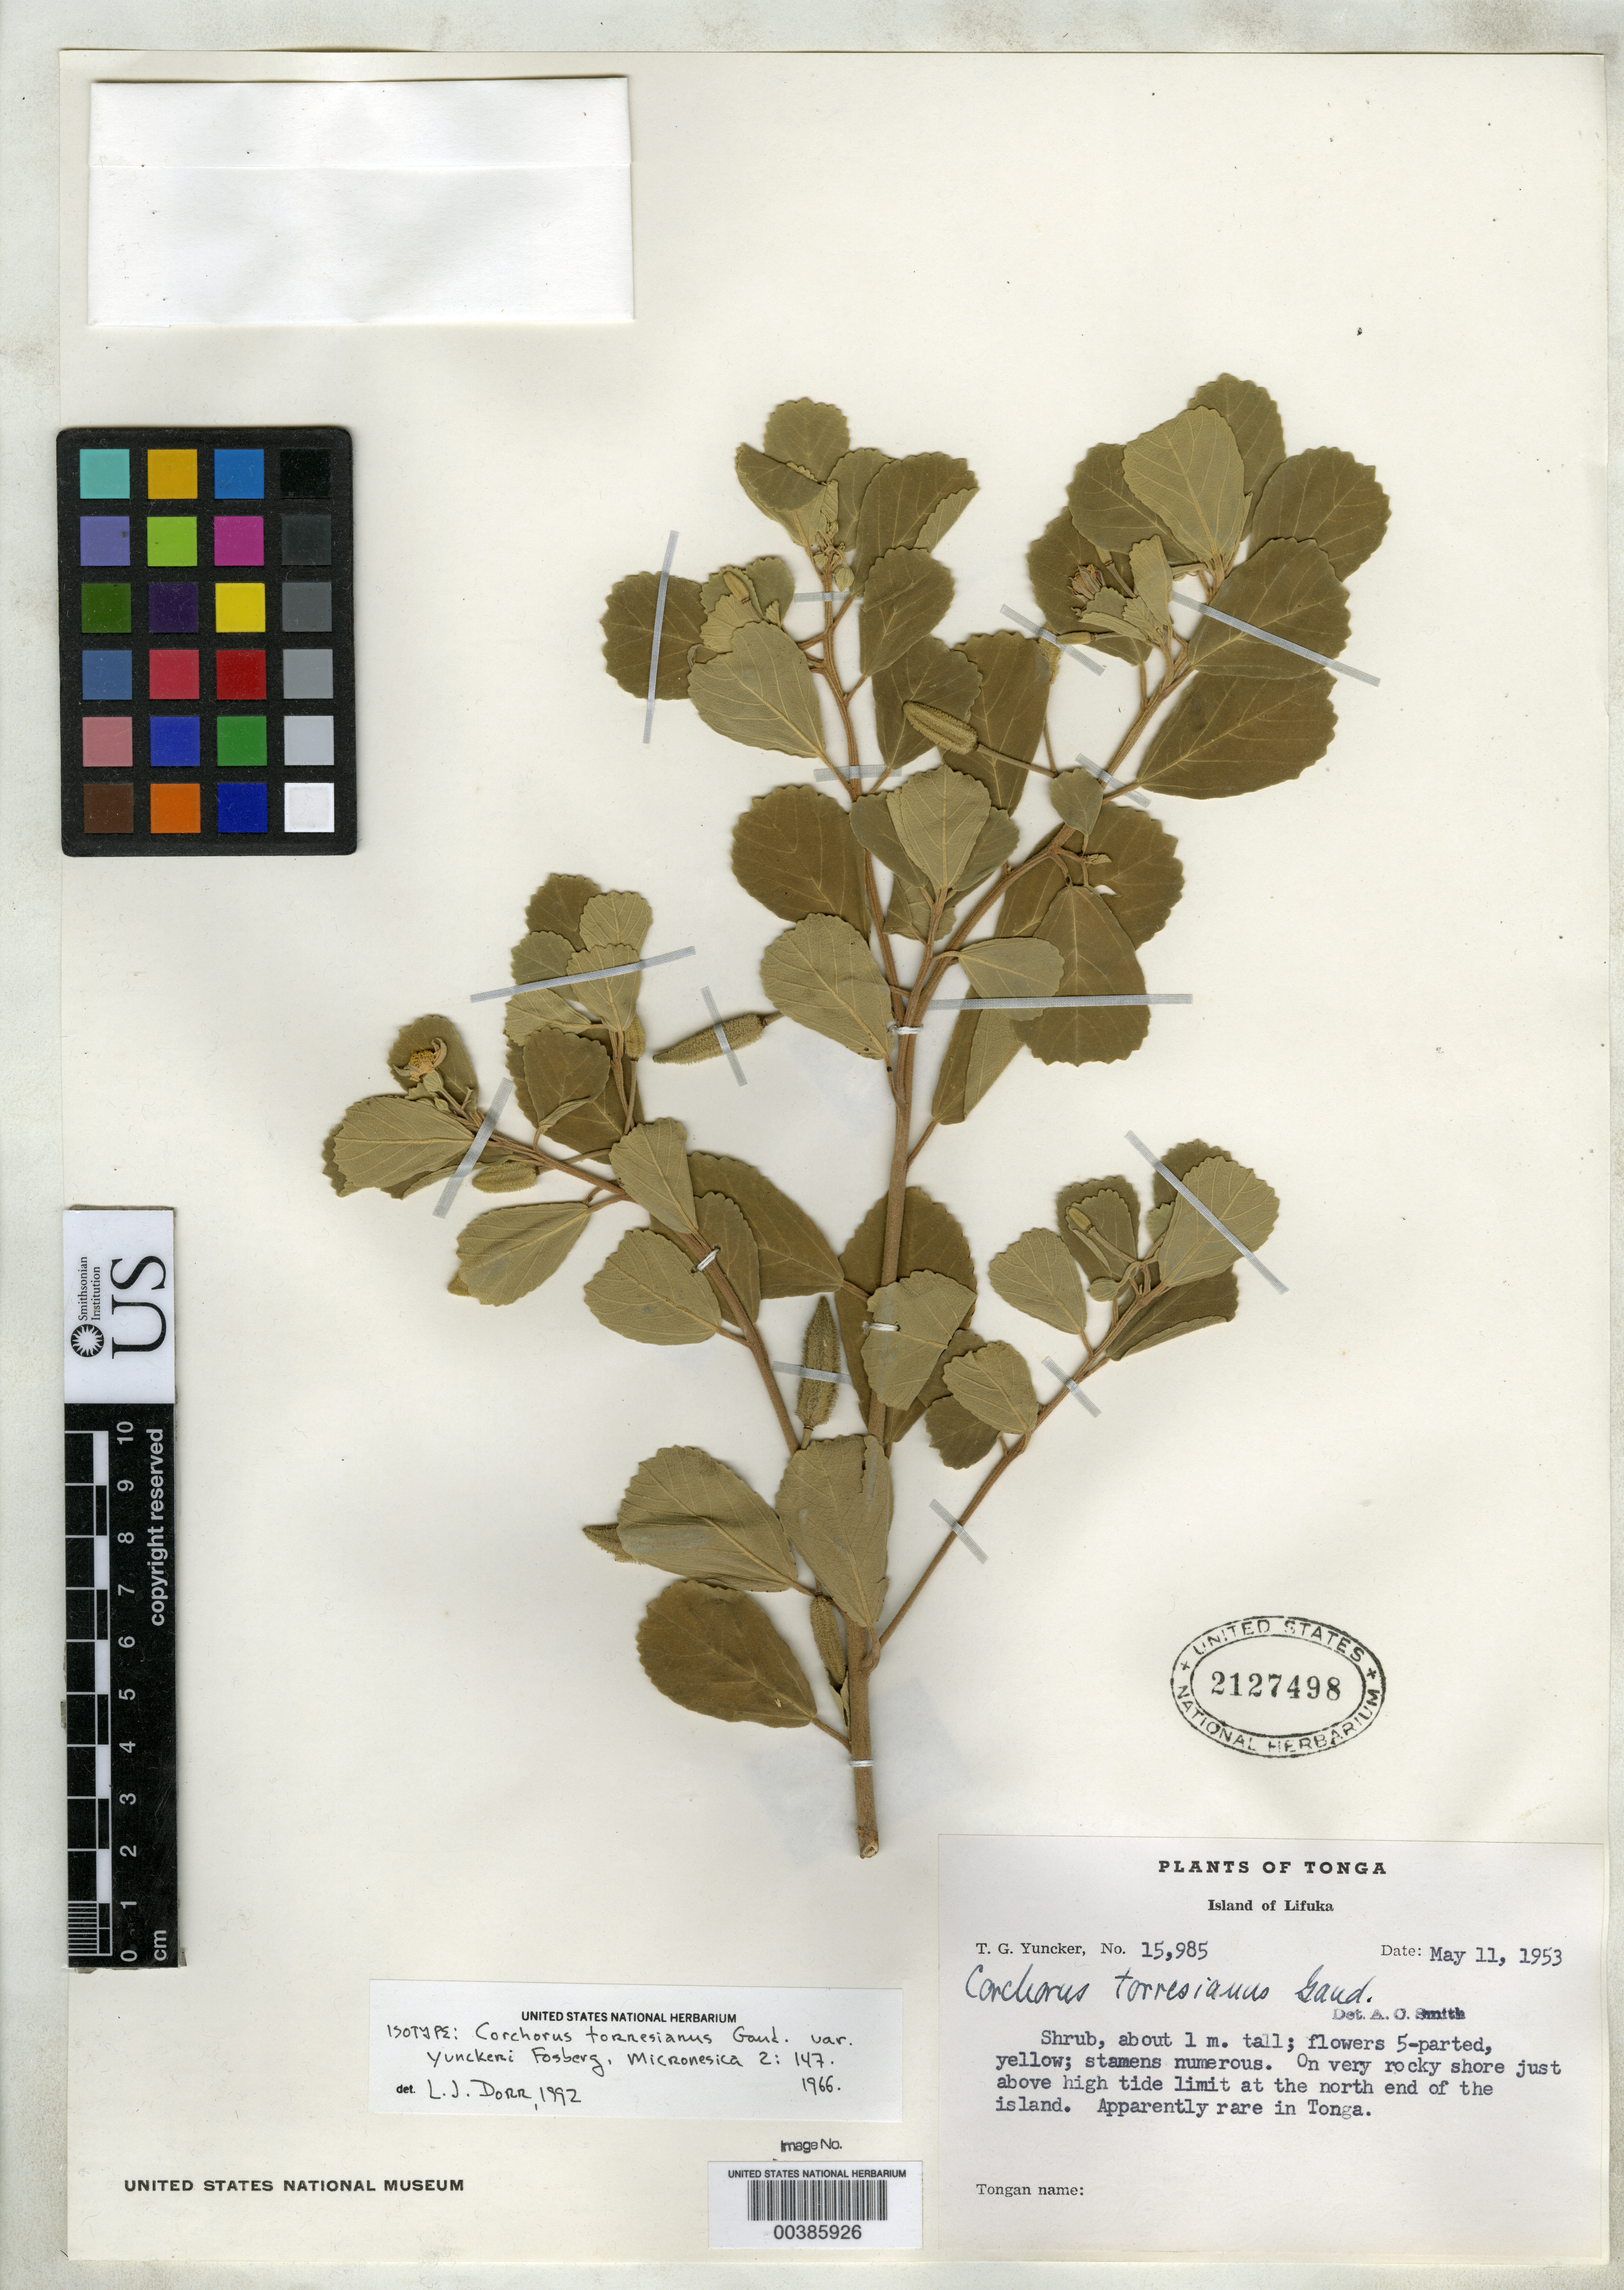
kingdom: Plantae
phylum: Tracheophyta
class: Magnoliopsida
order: Malvales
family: Malvaceae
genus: Corchorus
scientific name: Corchorus torresianus var. yunckeri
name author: Fosberg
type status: Isotype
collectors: T. G. Yuncker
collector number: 15985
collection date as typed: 11 May 1953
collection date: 1953-05-11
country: Tonga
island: Lifuka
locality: N end of island.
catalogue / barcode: US 2127498